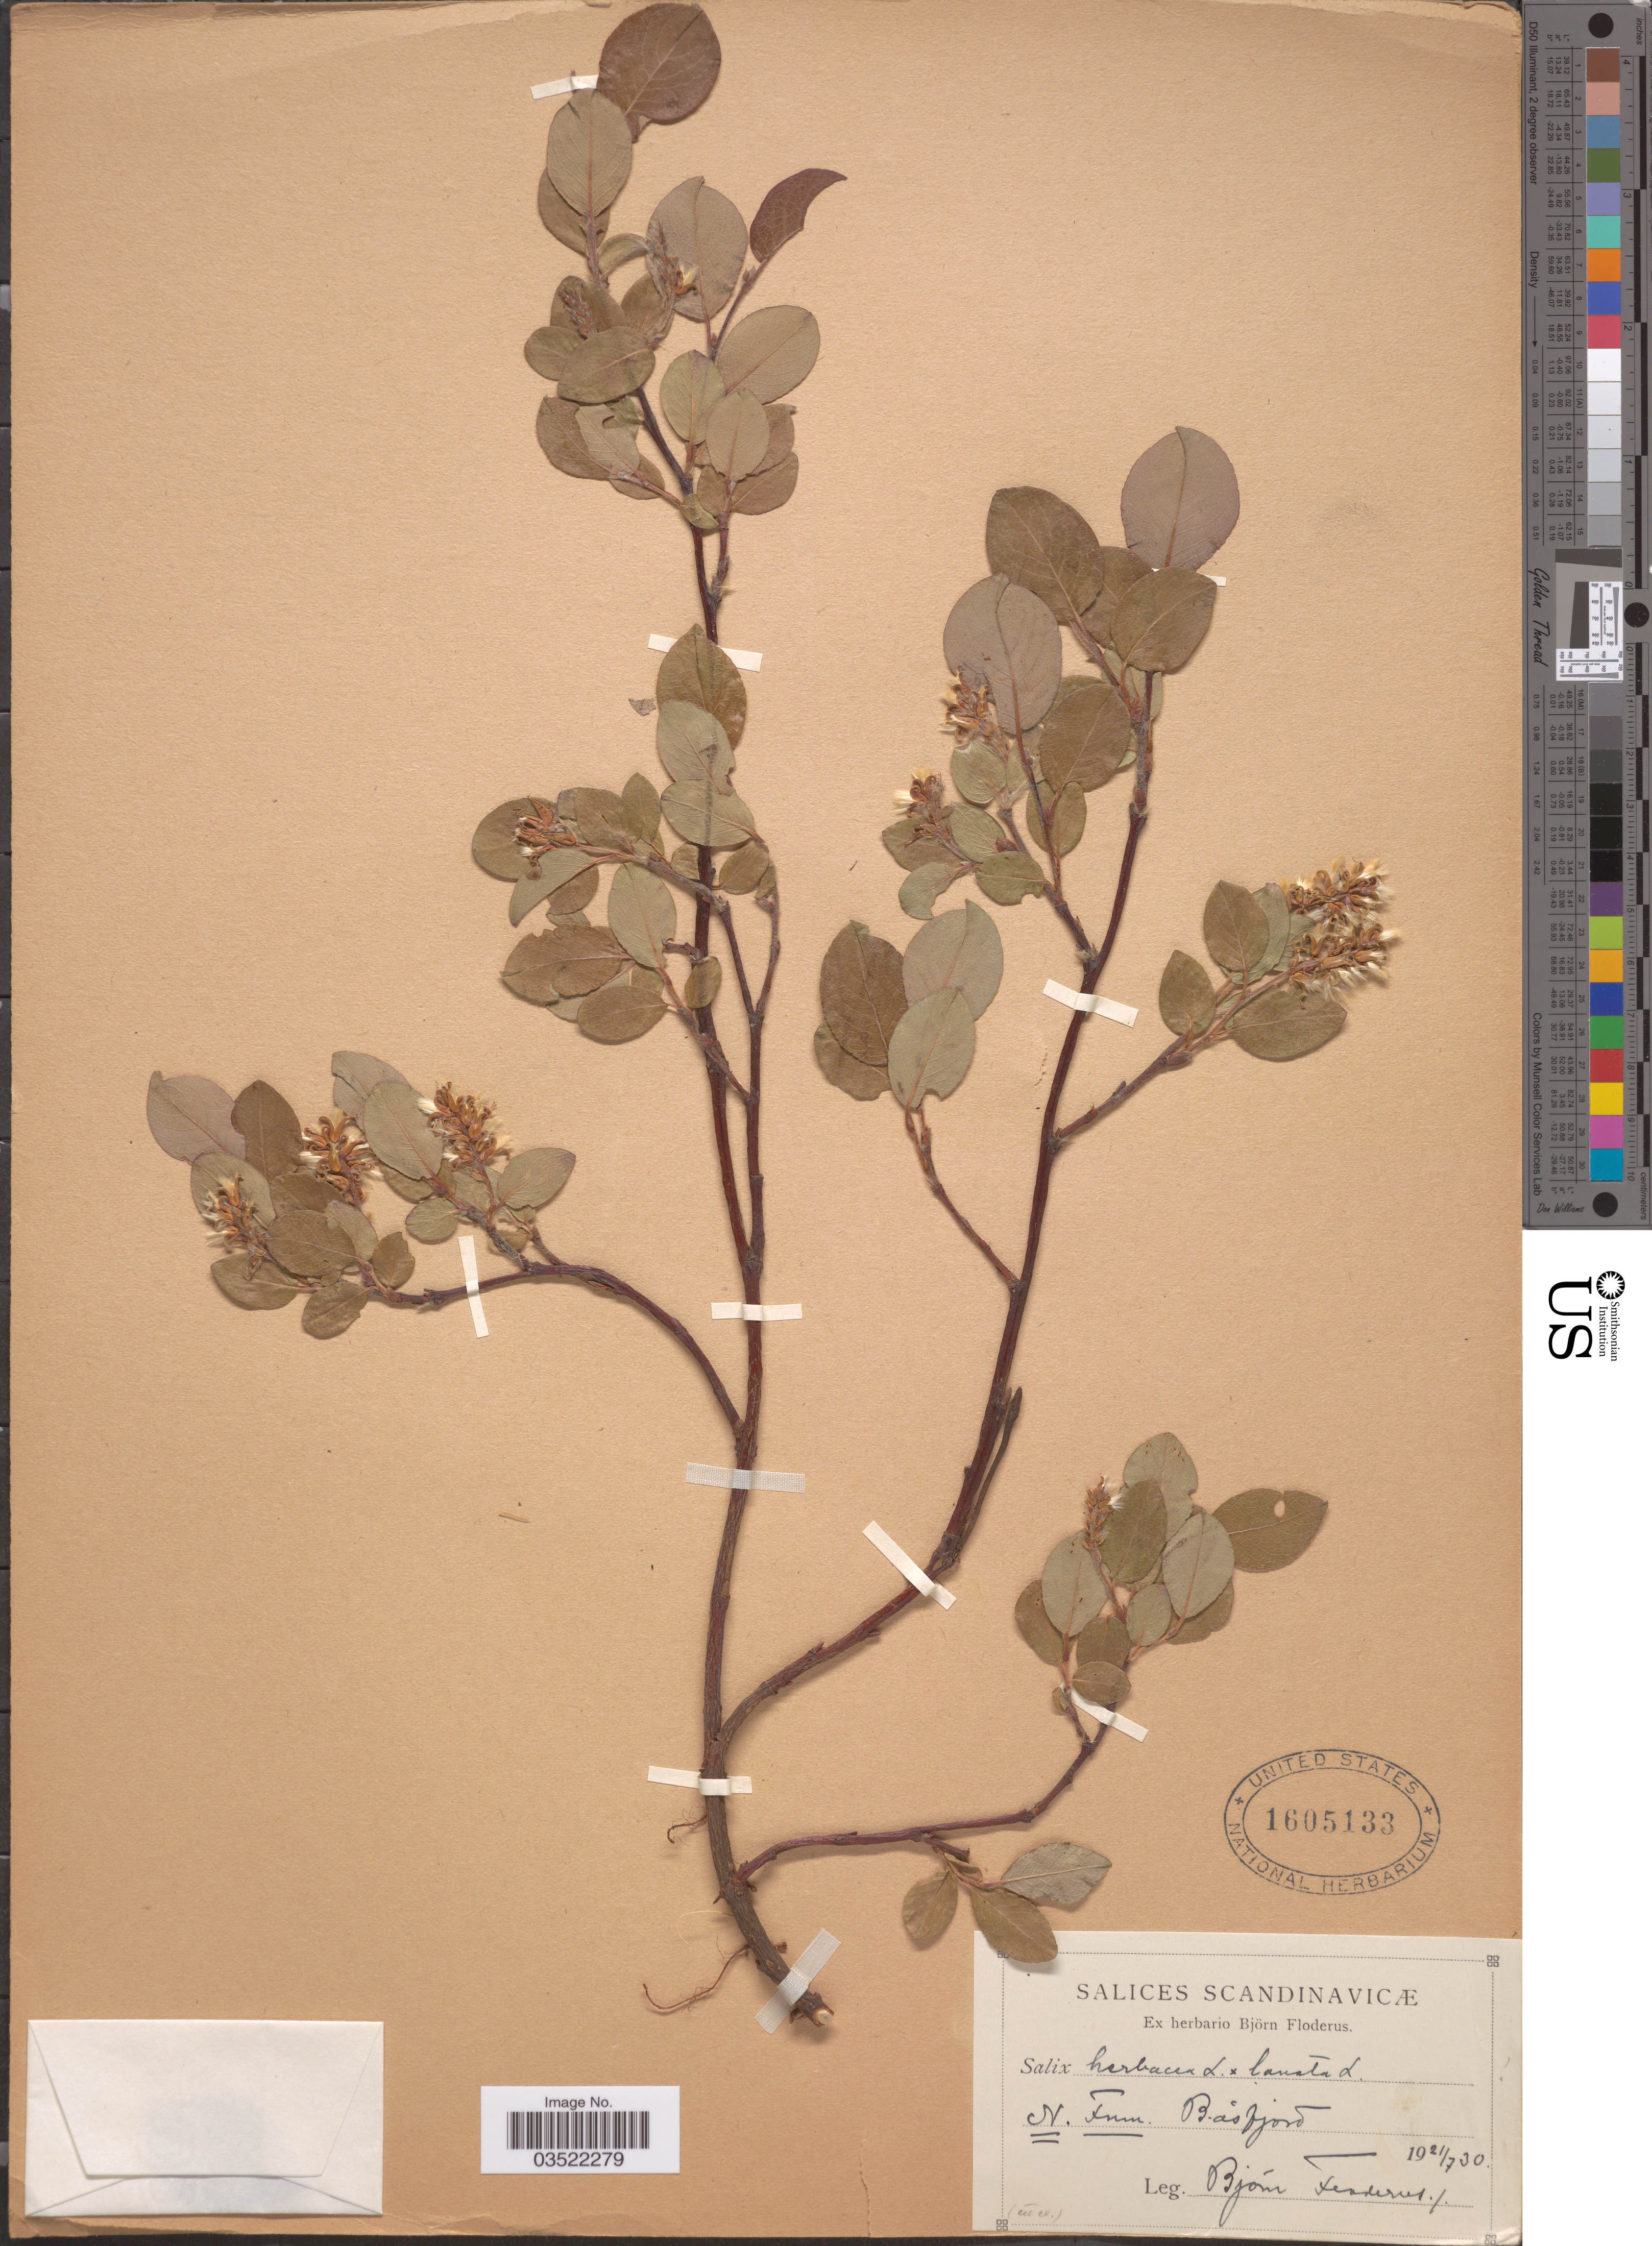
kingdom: Plantae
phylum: Tracheophyta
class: Magnoliopsida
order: Malpighiales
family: Salicaceae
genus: Salix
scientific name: Salix herbacea x S. lanata L.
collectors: B. G. O. Floderus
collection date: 1930-07-21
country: Norway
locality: Scandinavicæ. N. Finm. Båsfjord.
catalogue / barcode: US 1605133